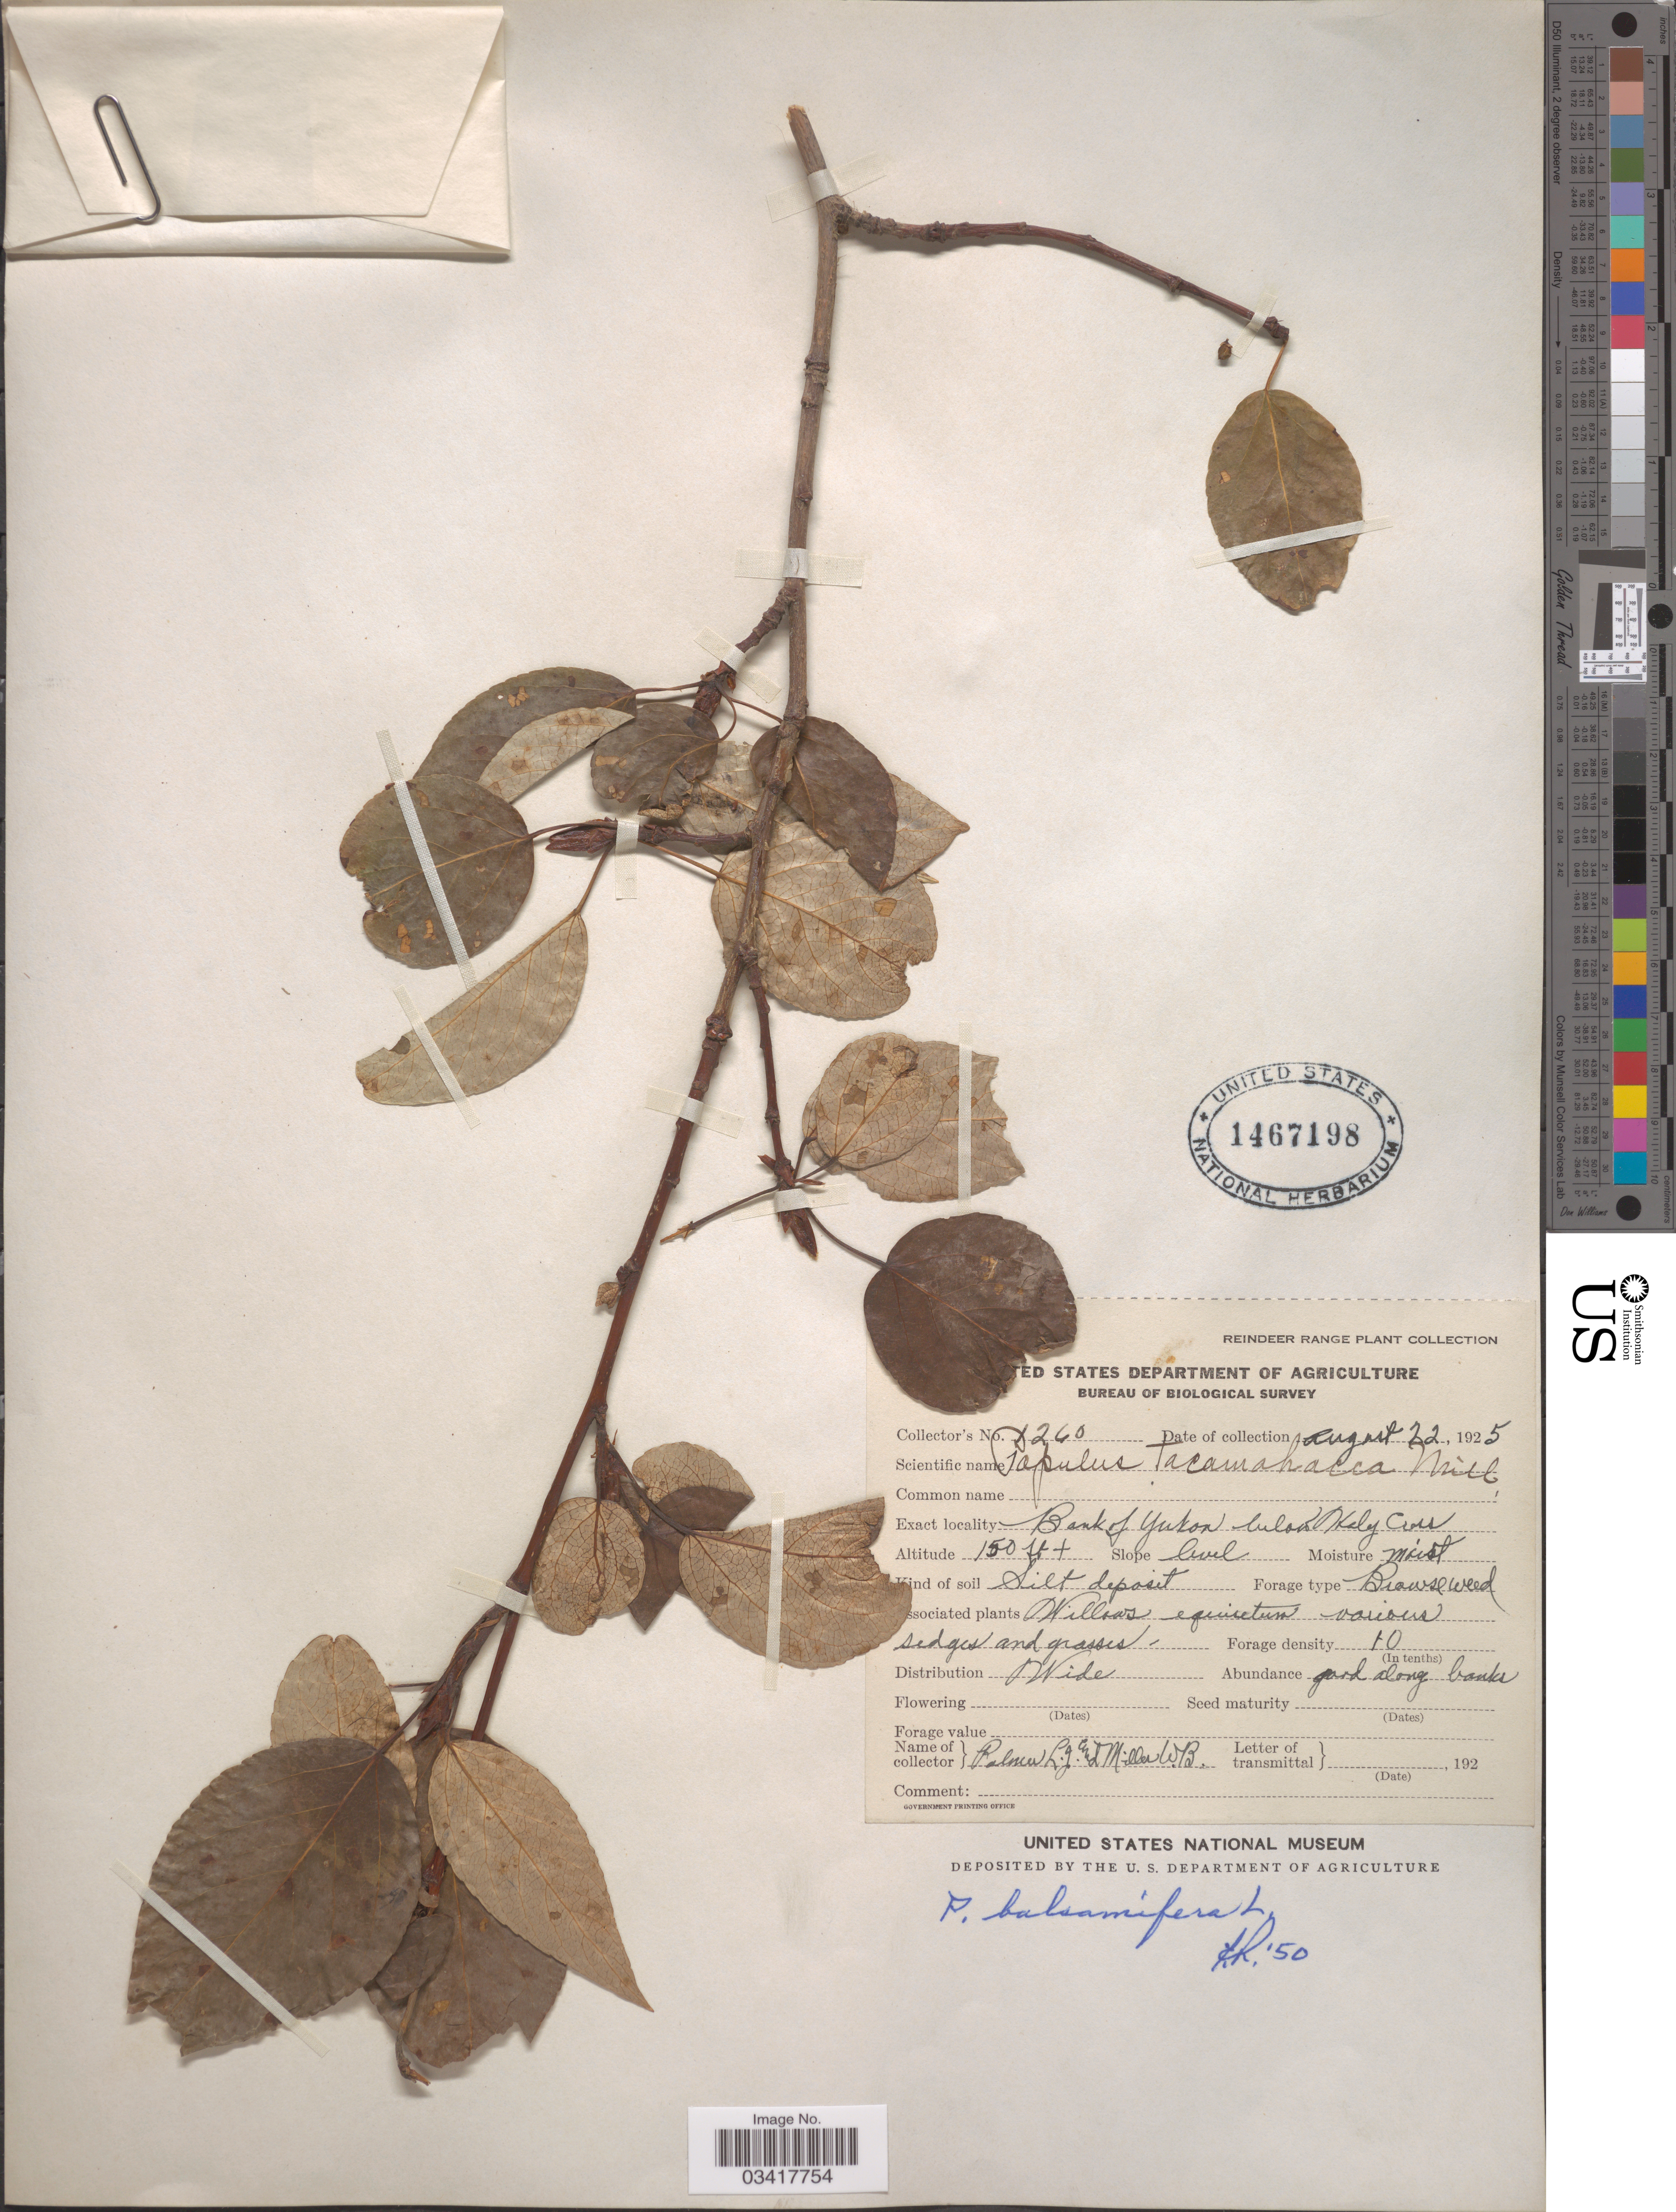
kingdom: Plantae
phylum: Tracheophyta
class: Magnoliopsida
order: Malpighiales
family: Salicaceae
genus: Populus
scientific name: Populus balsamifera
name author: L.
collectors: L. J. Palmer & W. Miller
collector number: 1260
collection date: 1925-08-22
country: Canada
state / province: Yukon Territory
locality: Bank of Yukon below Holy Cross.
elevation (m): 46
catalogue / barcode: US 1467198